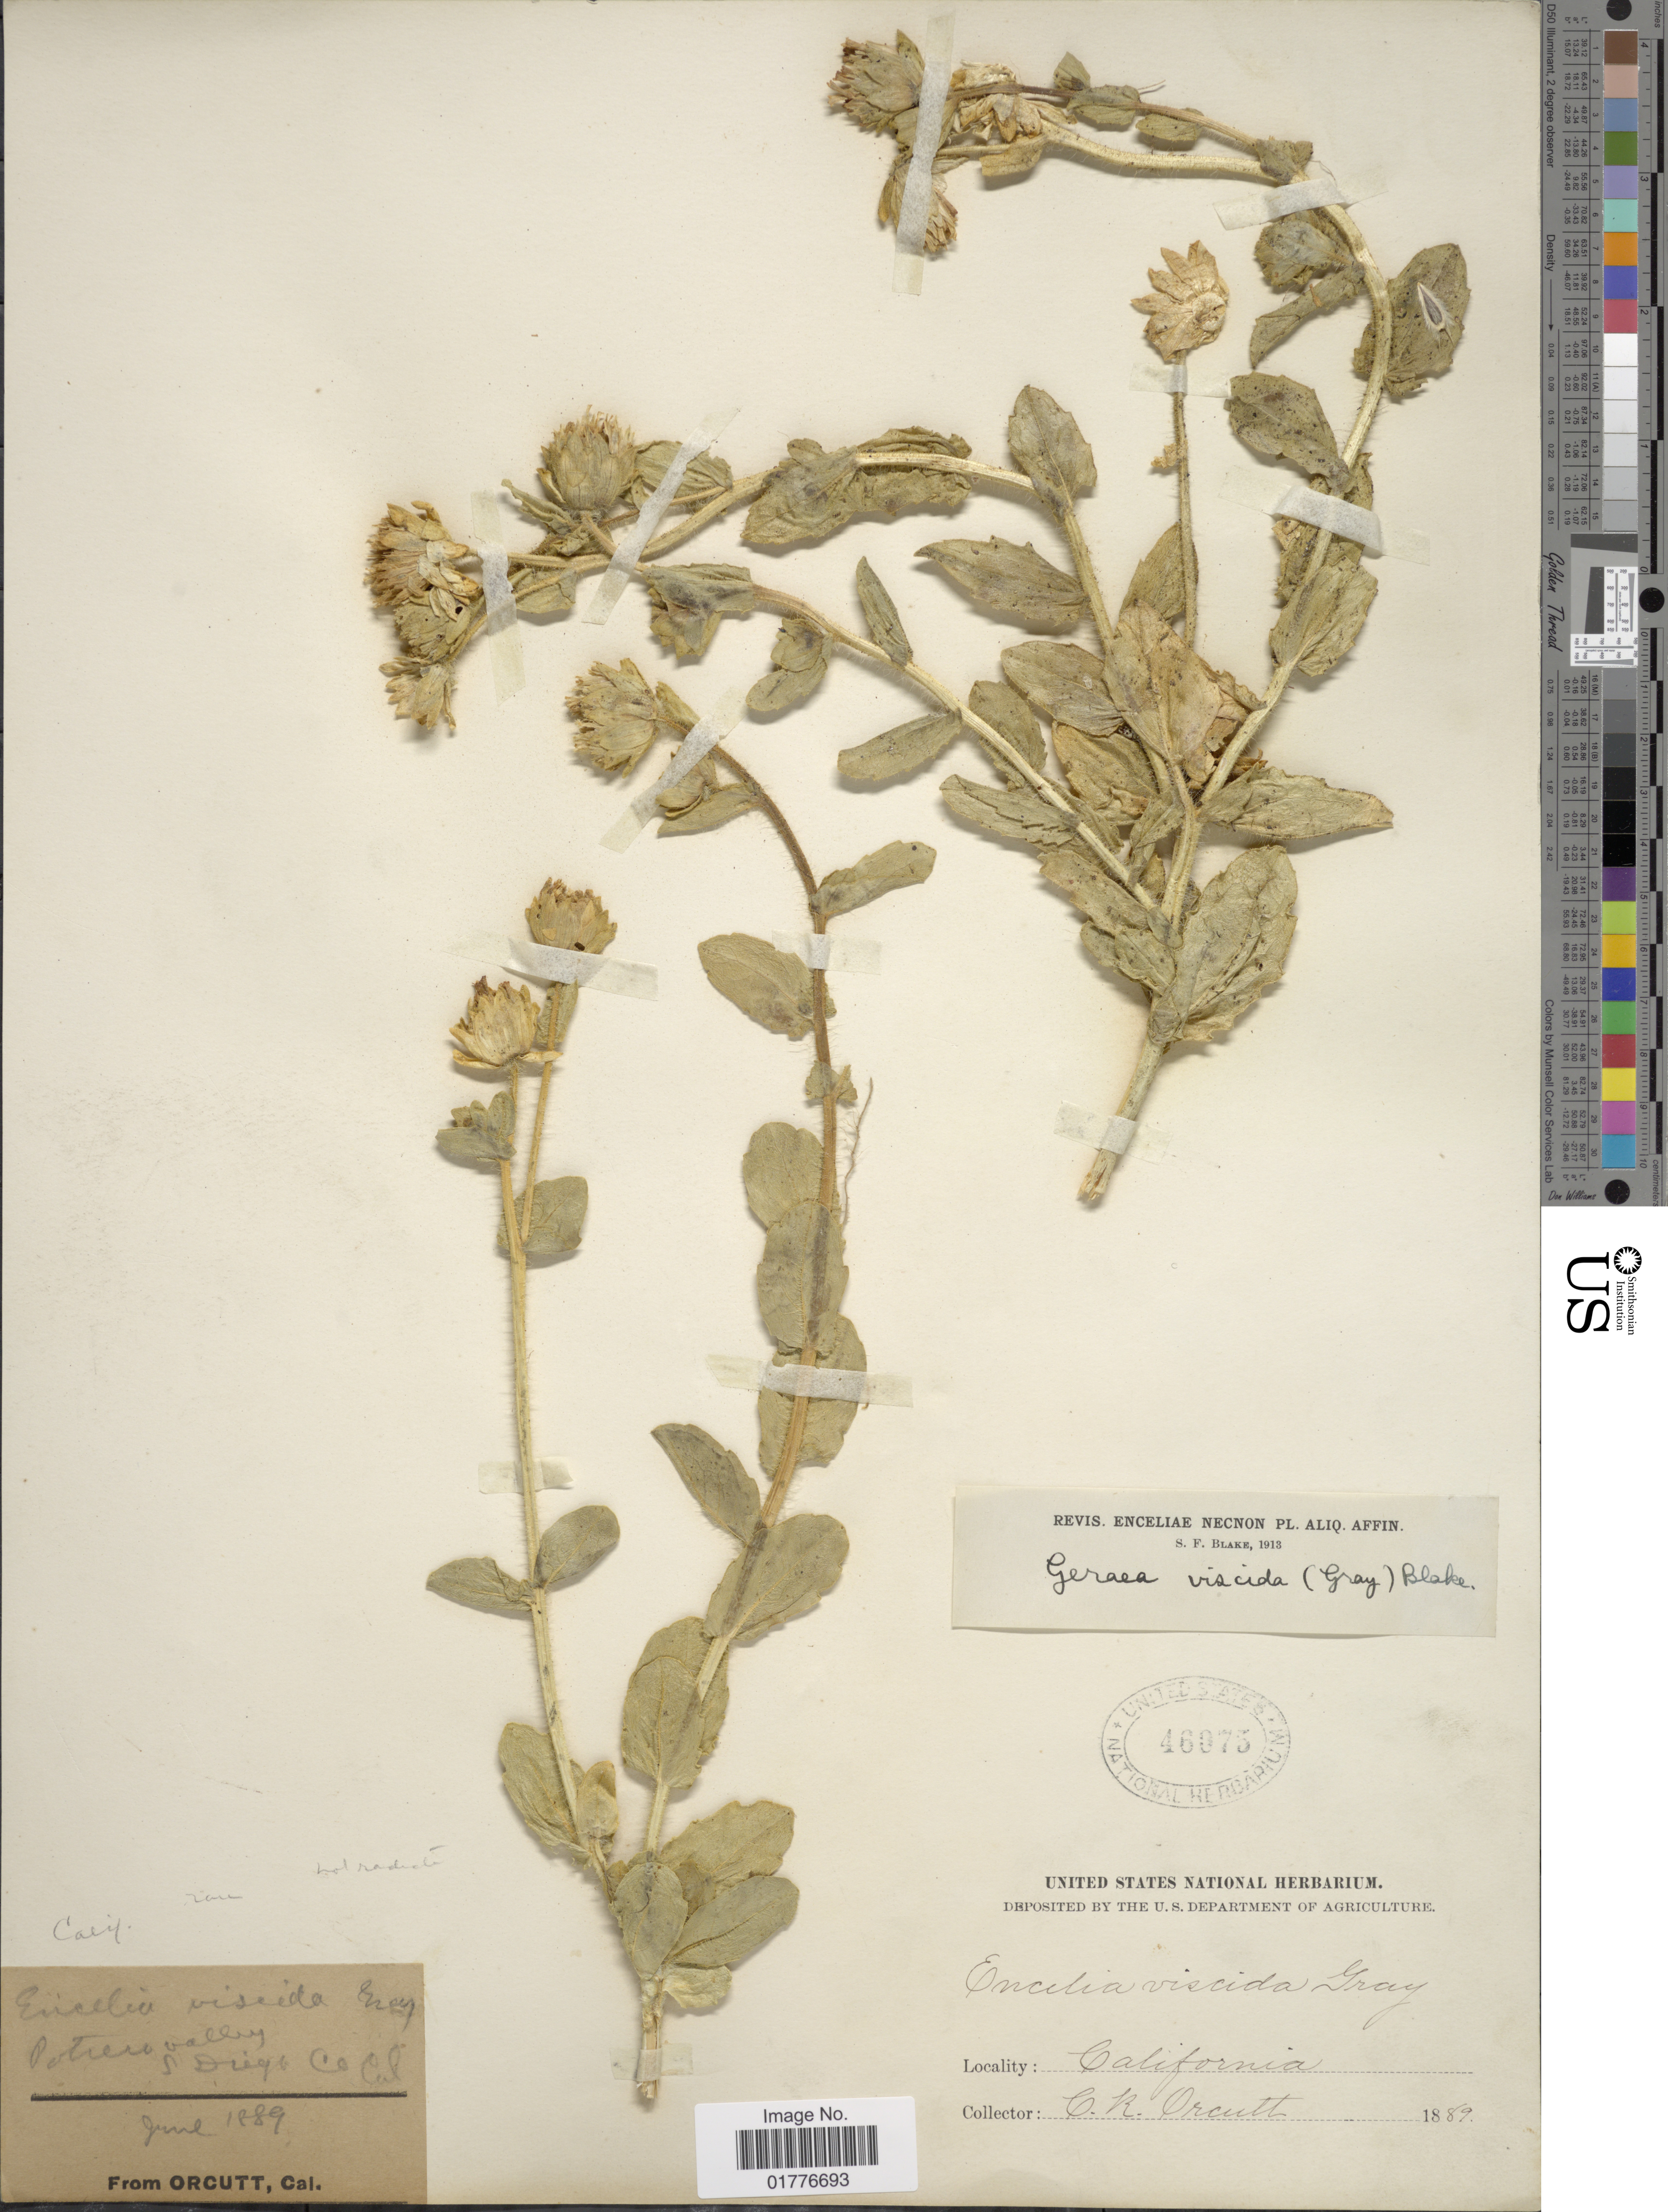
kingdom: Plantae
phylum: Tracheophyta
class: Magnoliopsida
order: Asterales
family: Asteraceae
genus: Geraea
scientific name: Geraea viscida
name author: (A. Gray) S.F. Blake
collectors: C. R. Orcutt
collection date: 1889-06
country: United States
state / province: California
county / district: San Diego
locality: Portrero Valley, S. Diego Co.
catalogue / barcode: US 46075